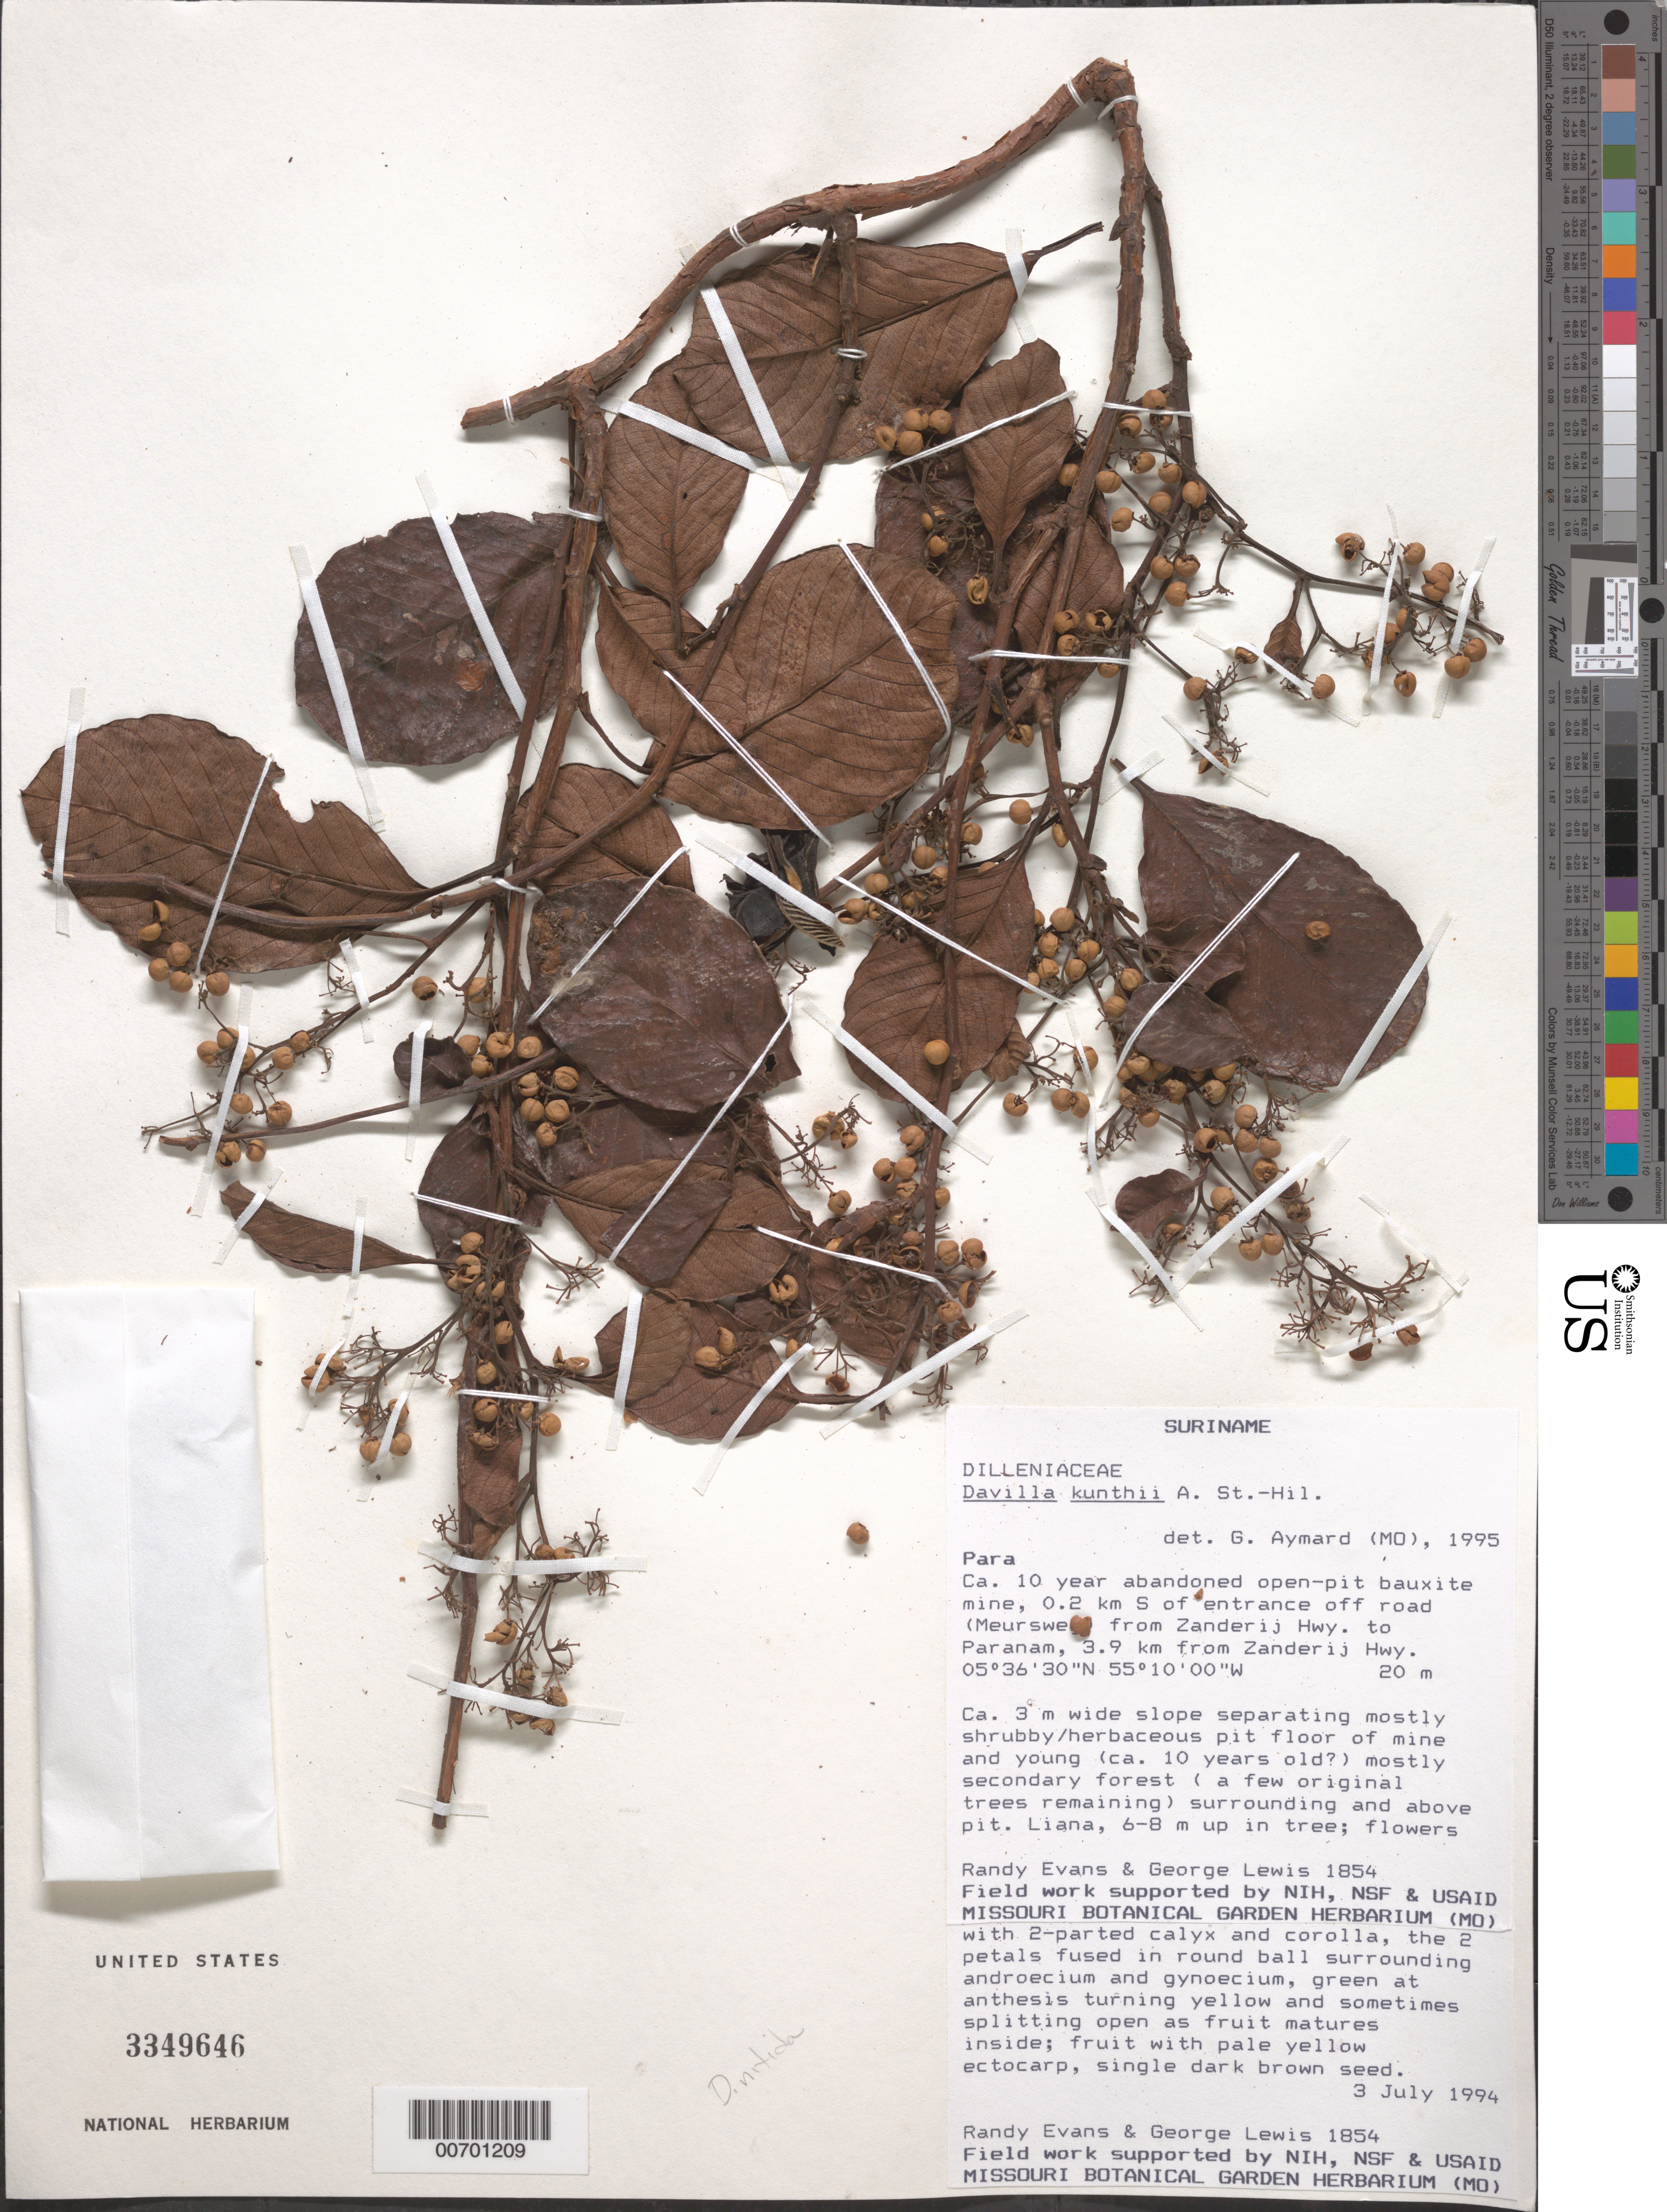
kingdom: Plantae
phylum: Tracheophyta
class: Magnoliopsida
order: Dilleniales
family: Dilleniaceae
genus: Davilla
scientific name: Davilla kunthii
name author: A. St.-Hil.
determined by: Aymard C., G. A., (PORT), Univ. Nac. Exp. de los Llanos Ezequiel Zamora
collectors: R. Evans & G. Lewis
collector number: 1854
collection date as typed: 3-Jul-94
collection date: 1994-07-03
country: Suriname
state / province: Para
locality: Zanderij, hwy to Paranam, 3.9 km from Zanderij Hwy., 0.2 km S of mine entrance off road (Meursweg)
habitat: Ca. 10 year abandoned open pit bauxite mine on ca. 3m wide slope separating mostly shrubby/herbaceous pit floor of mine and young mostly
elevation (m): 20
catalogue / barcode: US 3349646